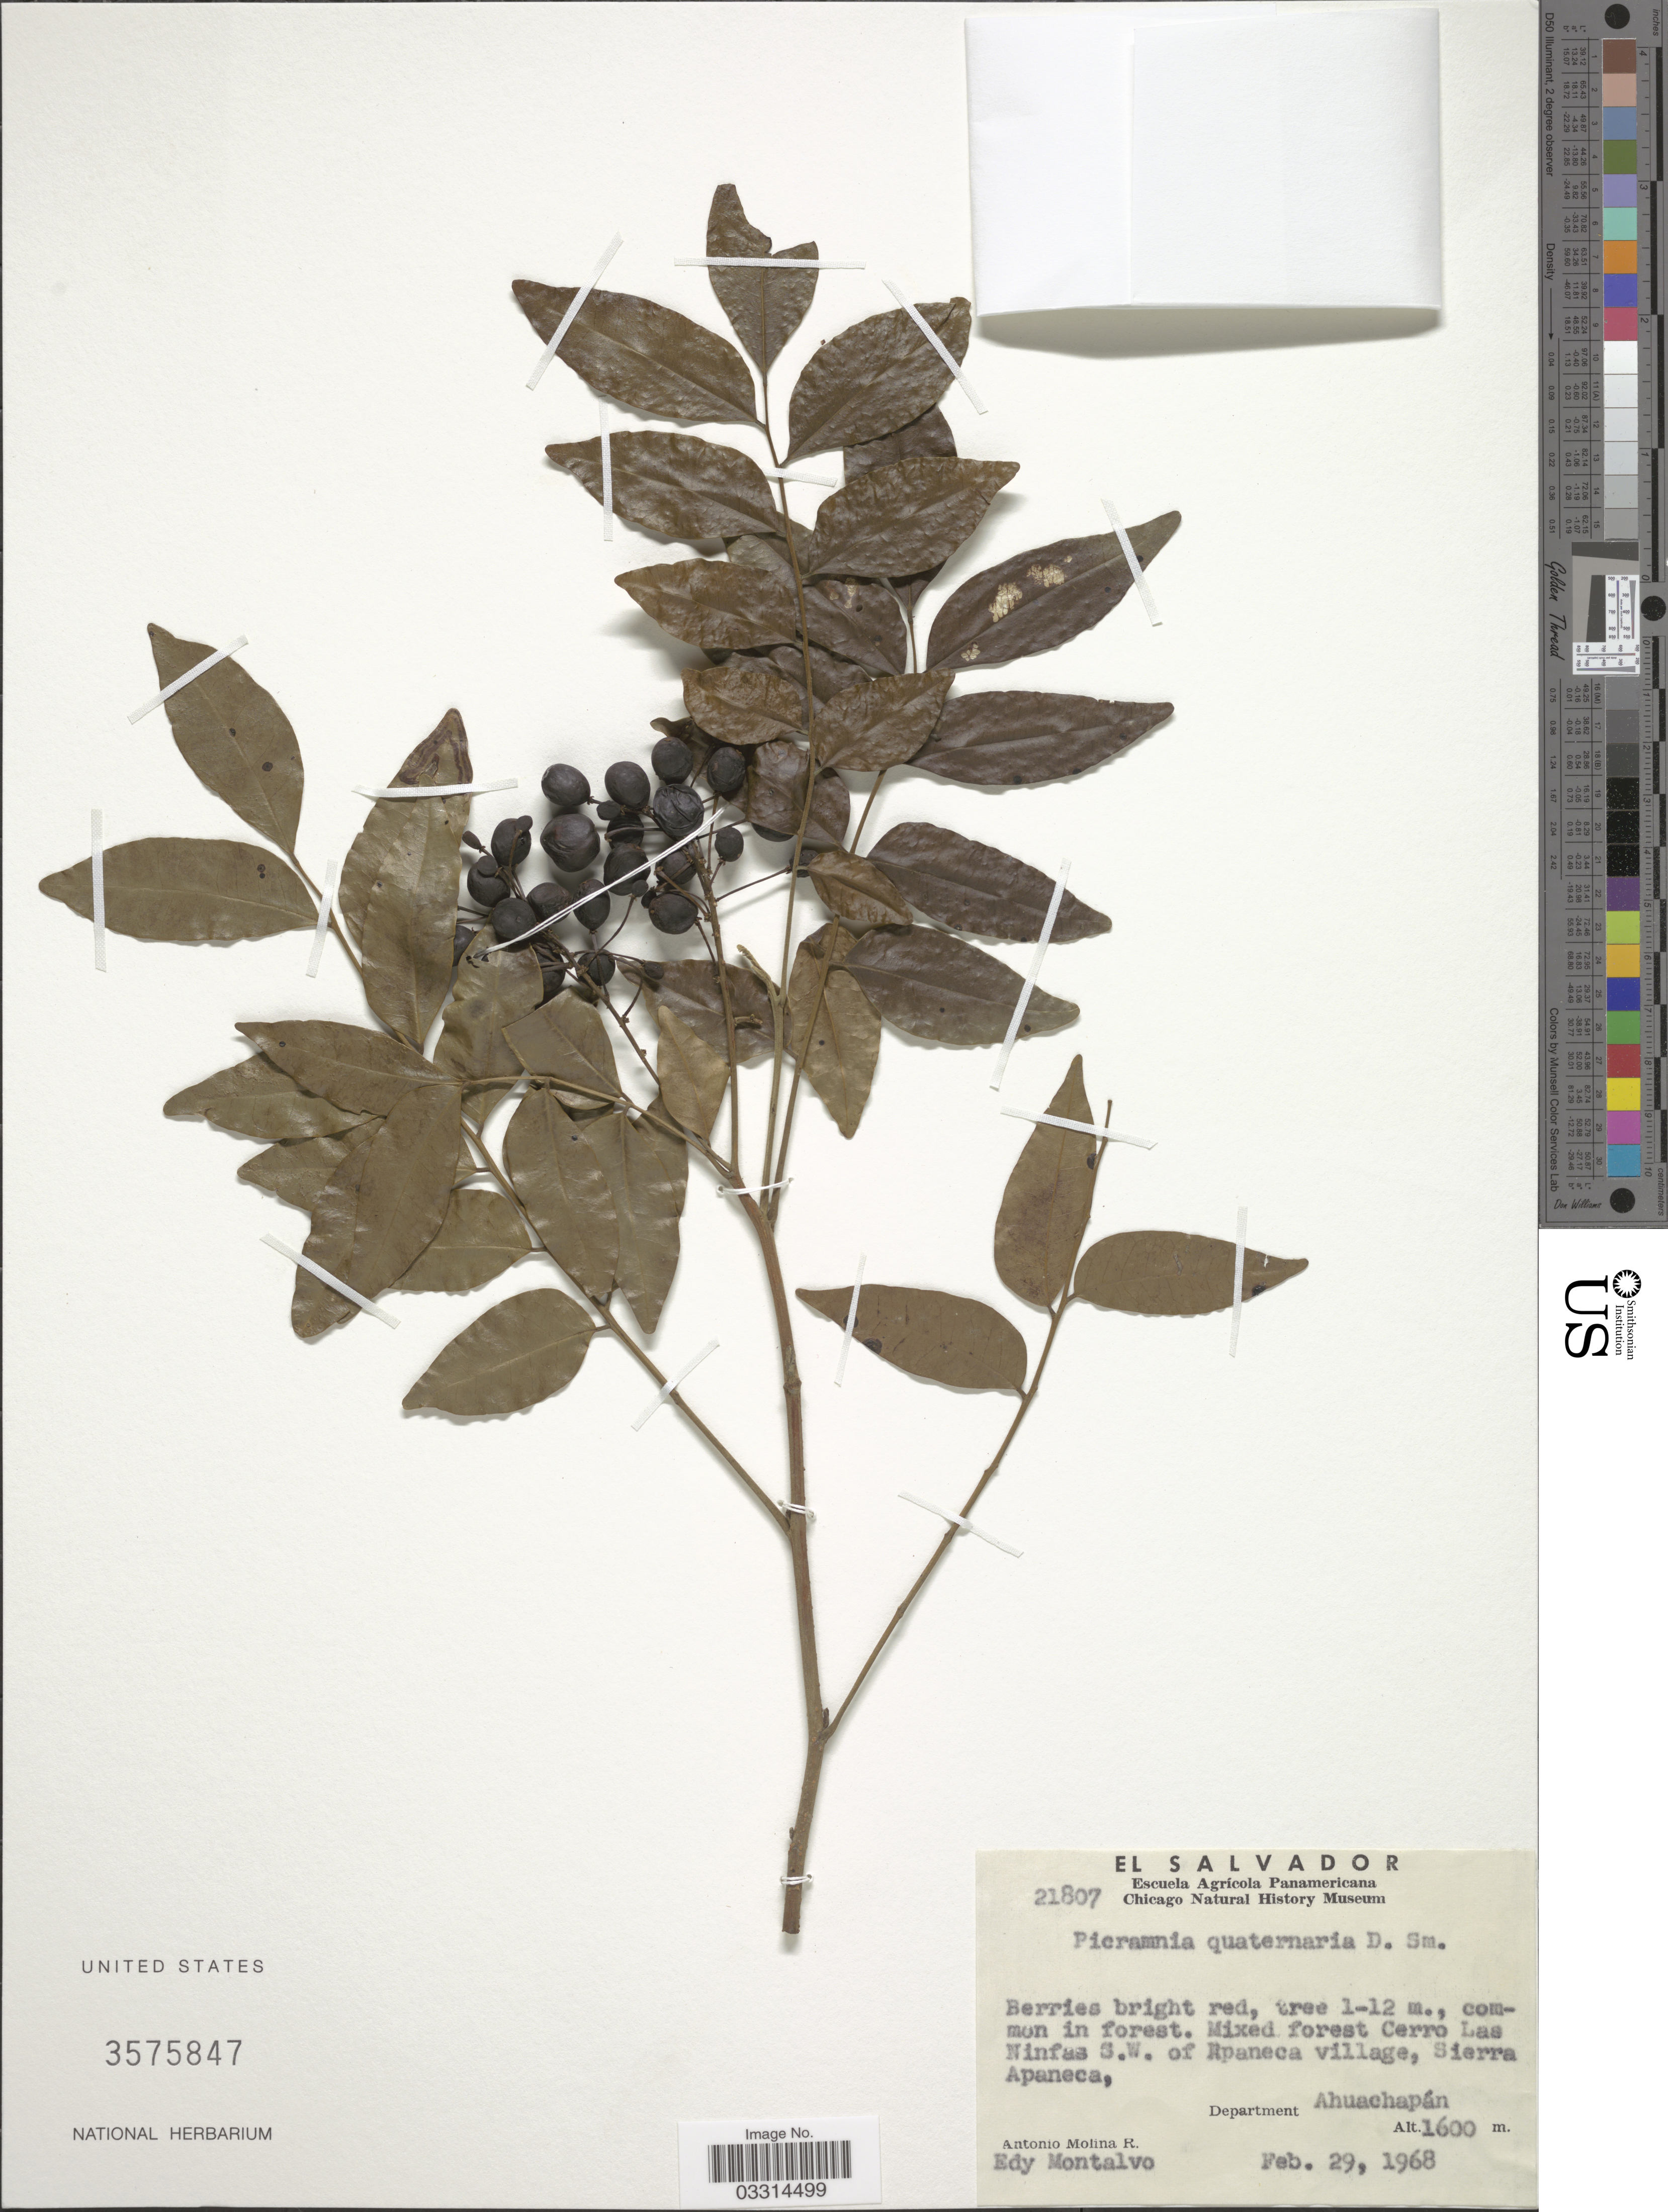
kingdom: Plantae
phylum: Tracheophyta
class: Magnoliopsida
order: Picramniales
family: Picramniaceae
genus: Picramnia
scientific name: Picramnia quaternaria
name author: Donn. Sm.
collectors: A. Molina R. & E. A. Montalvo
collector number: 21807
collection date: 1968-02-29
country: El Salvador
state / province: Ahuachapan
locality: Mixed forest Cerro Las Ninfas S.W. of Apaneca village, Sierra Apaneca, Department Ahuachapán.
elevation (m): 1600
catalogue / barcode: US 3575847